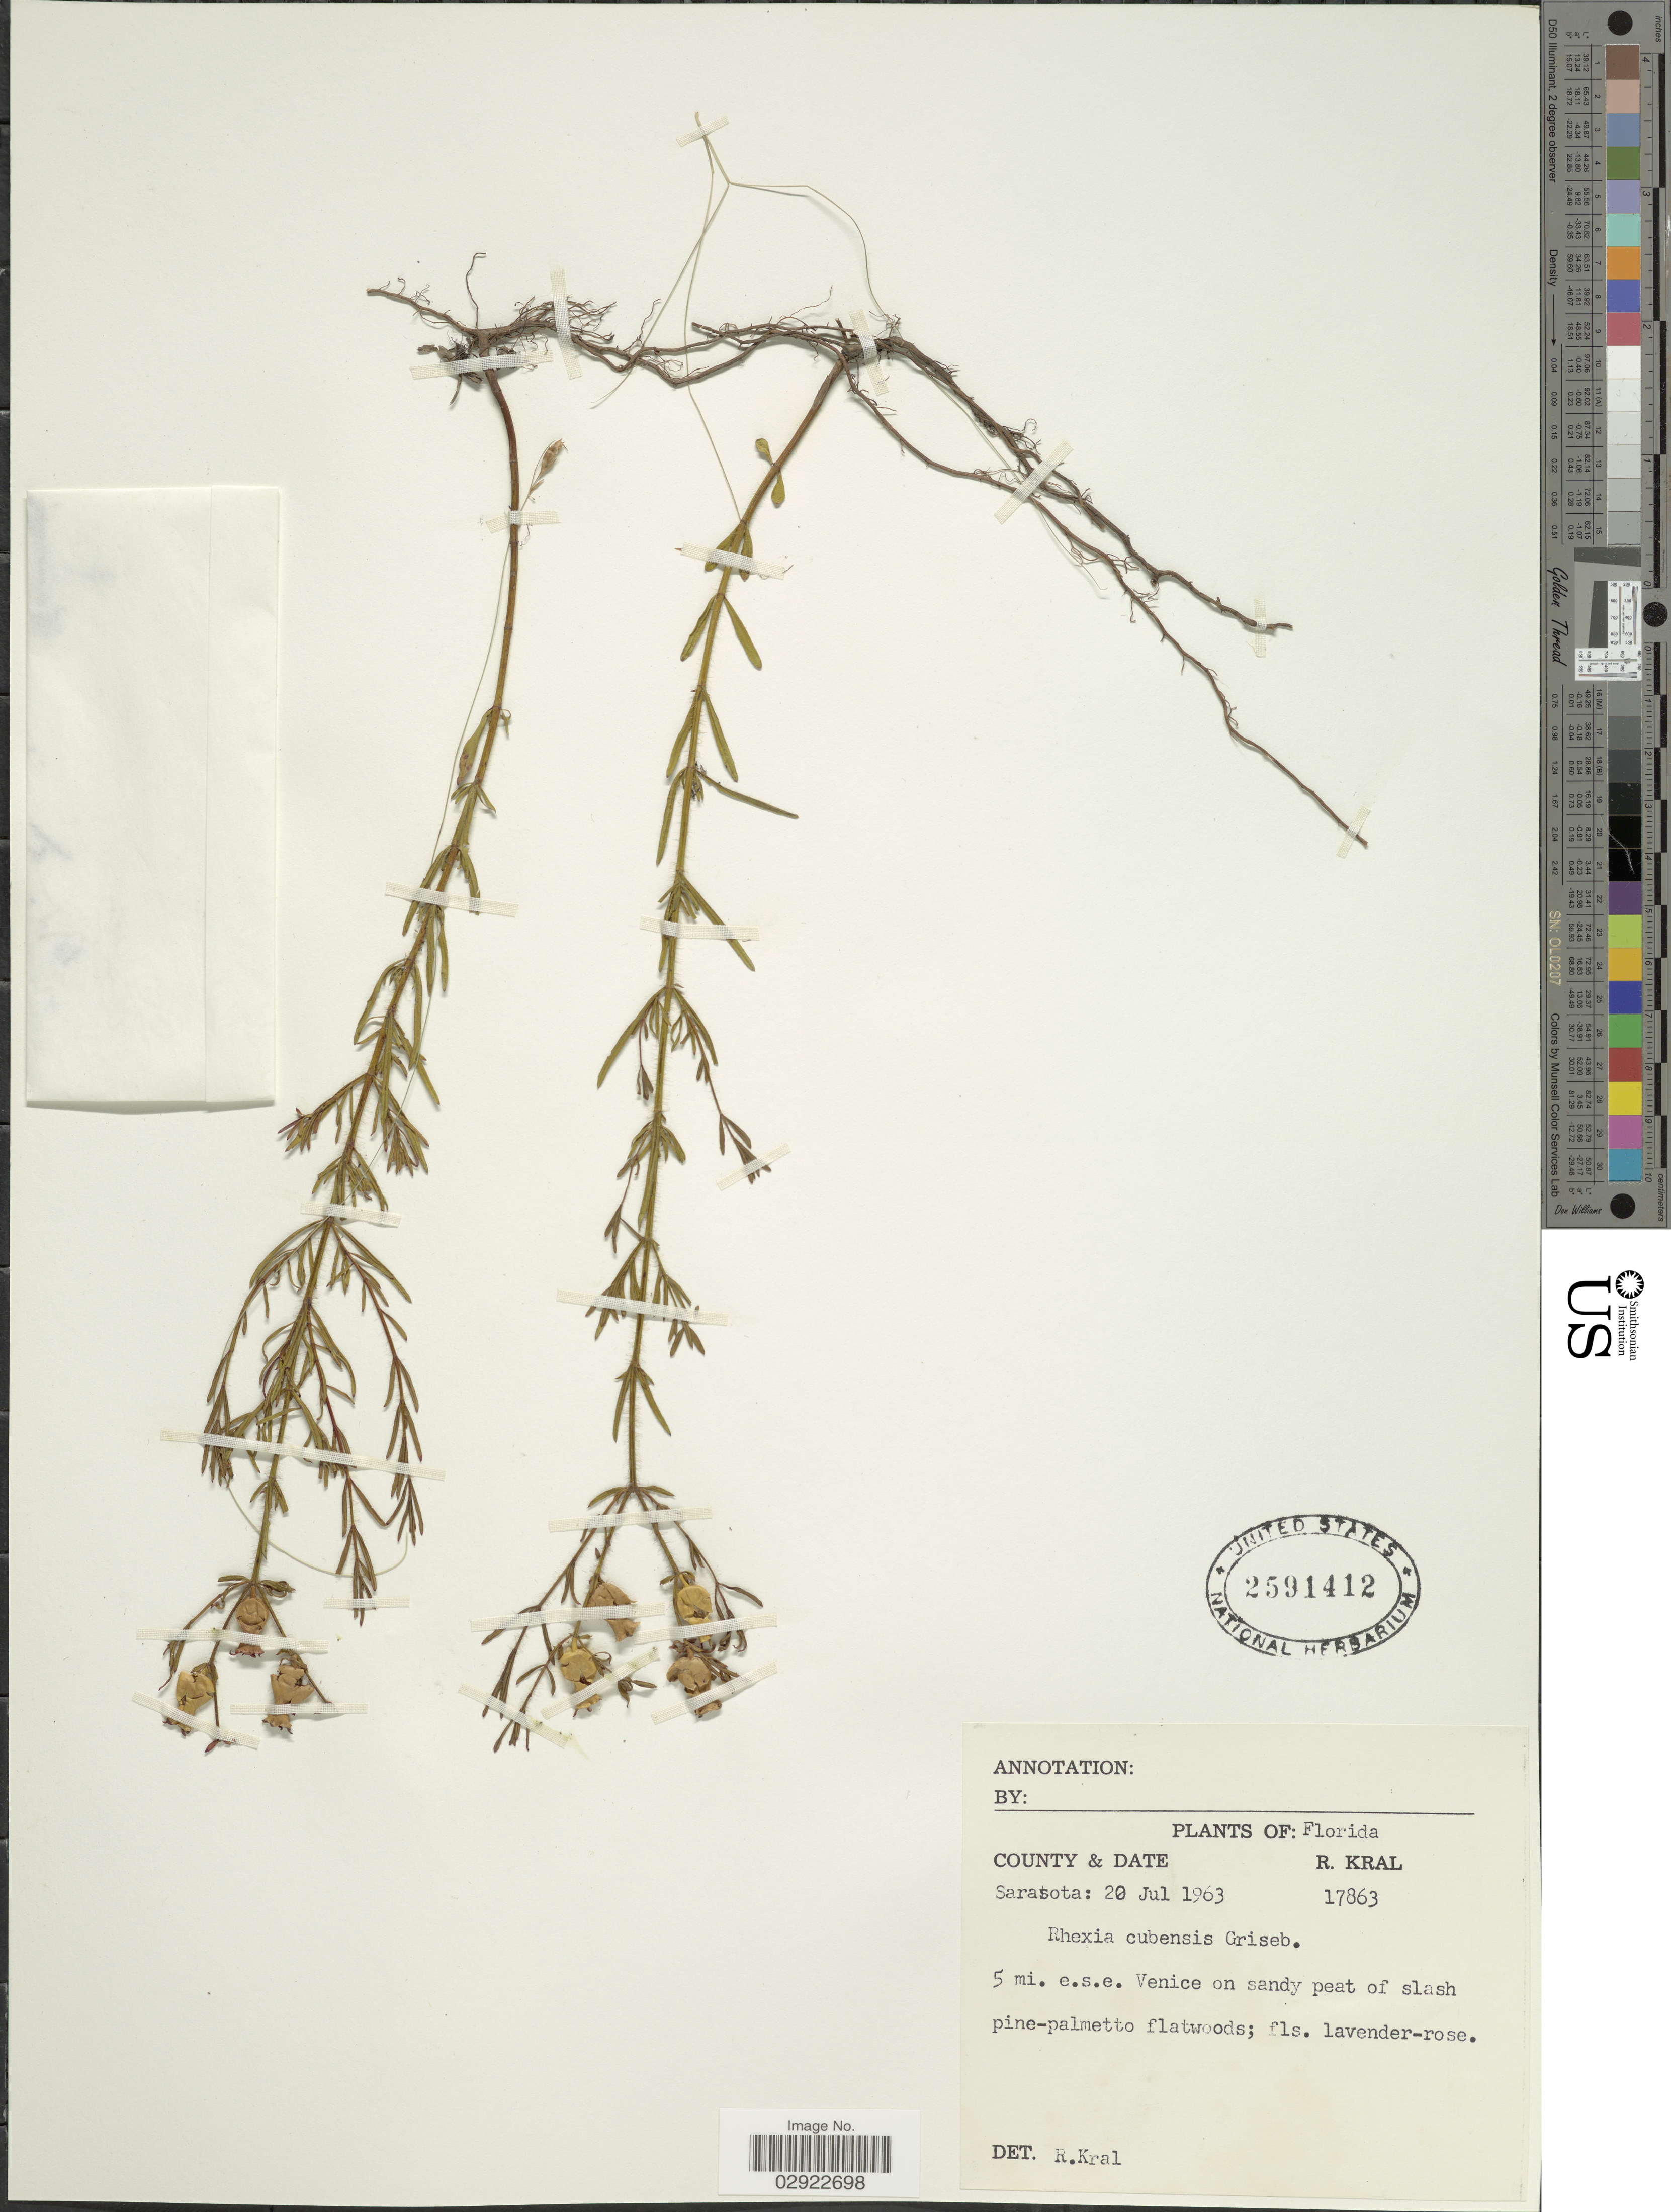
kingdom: Plantae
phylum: Tracheophyta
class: Magnoliopsida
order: Myrtales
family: Melastomataceae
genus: Rhexia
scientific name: Rhexia cubensis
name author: Griseb.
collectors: R. Kral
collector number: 17863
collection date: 1963-07-20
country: United States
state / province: Florida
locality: Sarasota County. 5 mi. e.s.e. Venice on sandy peat of slash.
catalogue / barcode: US 2591412